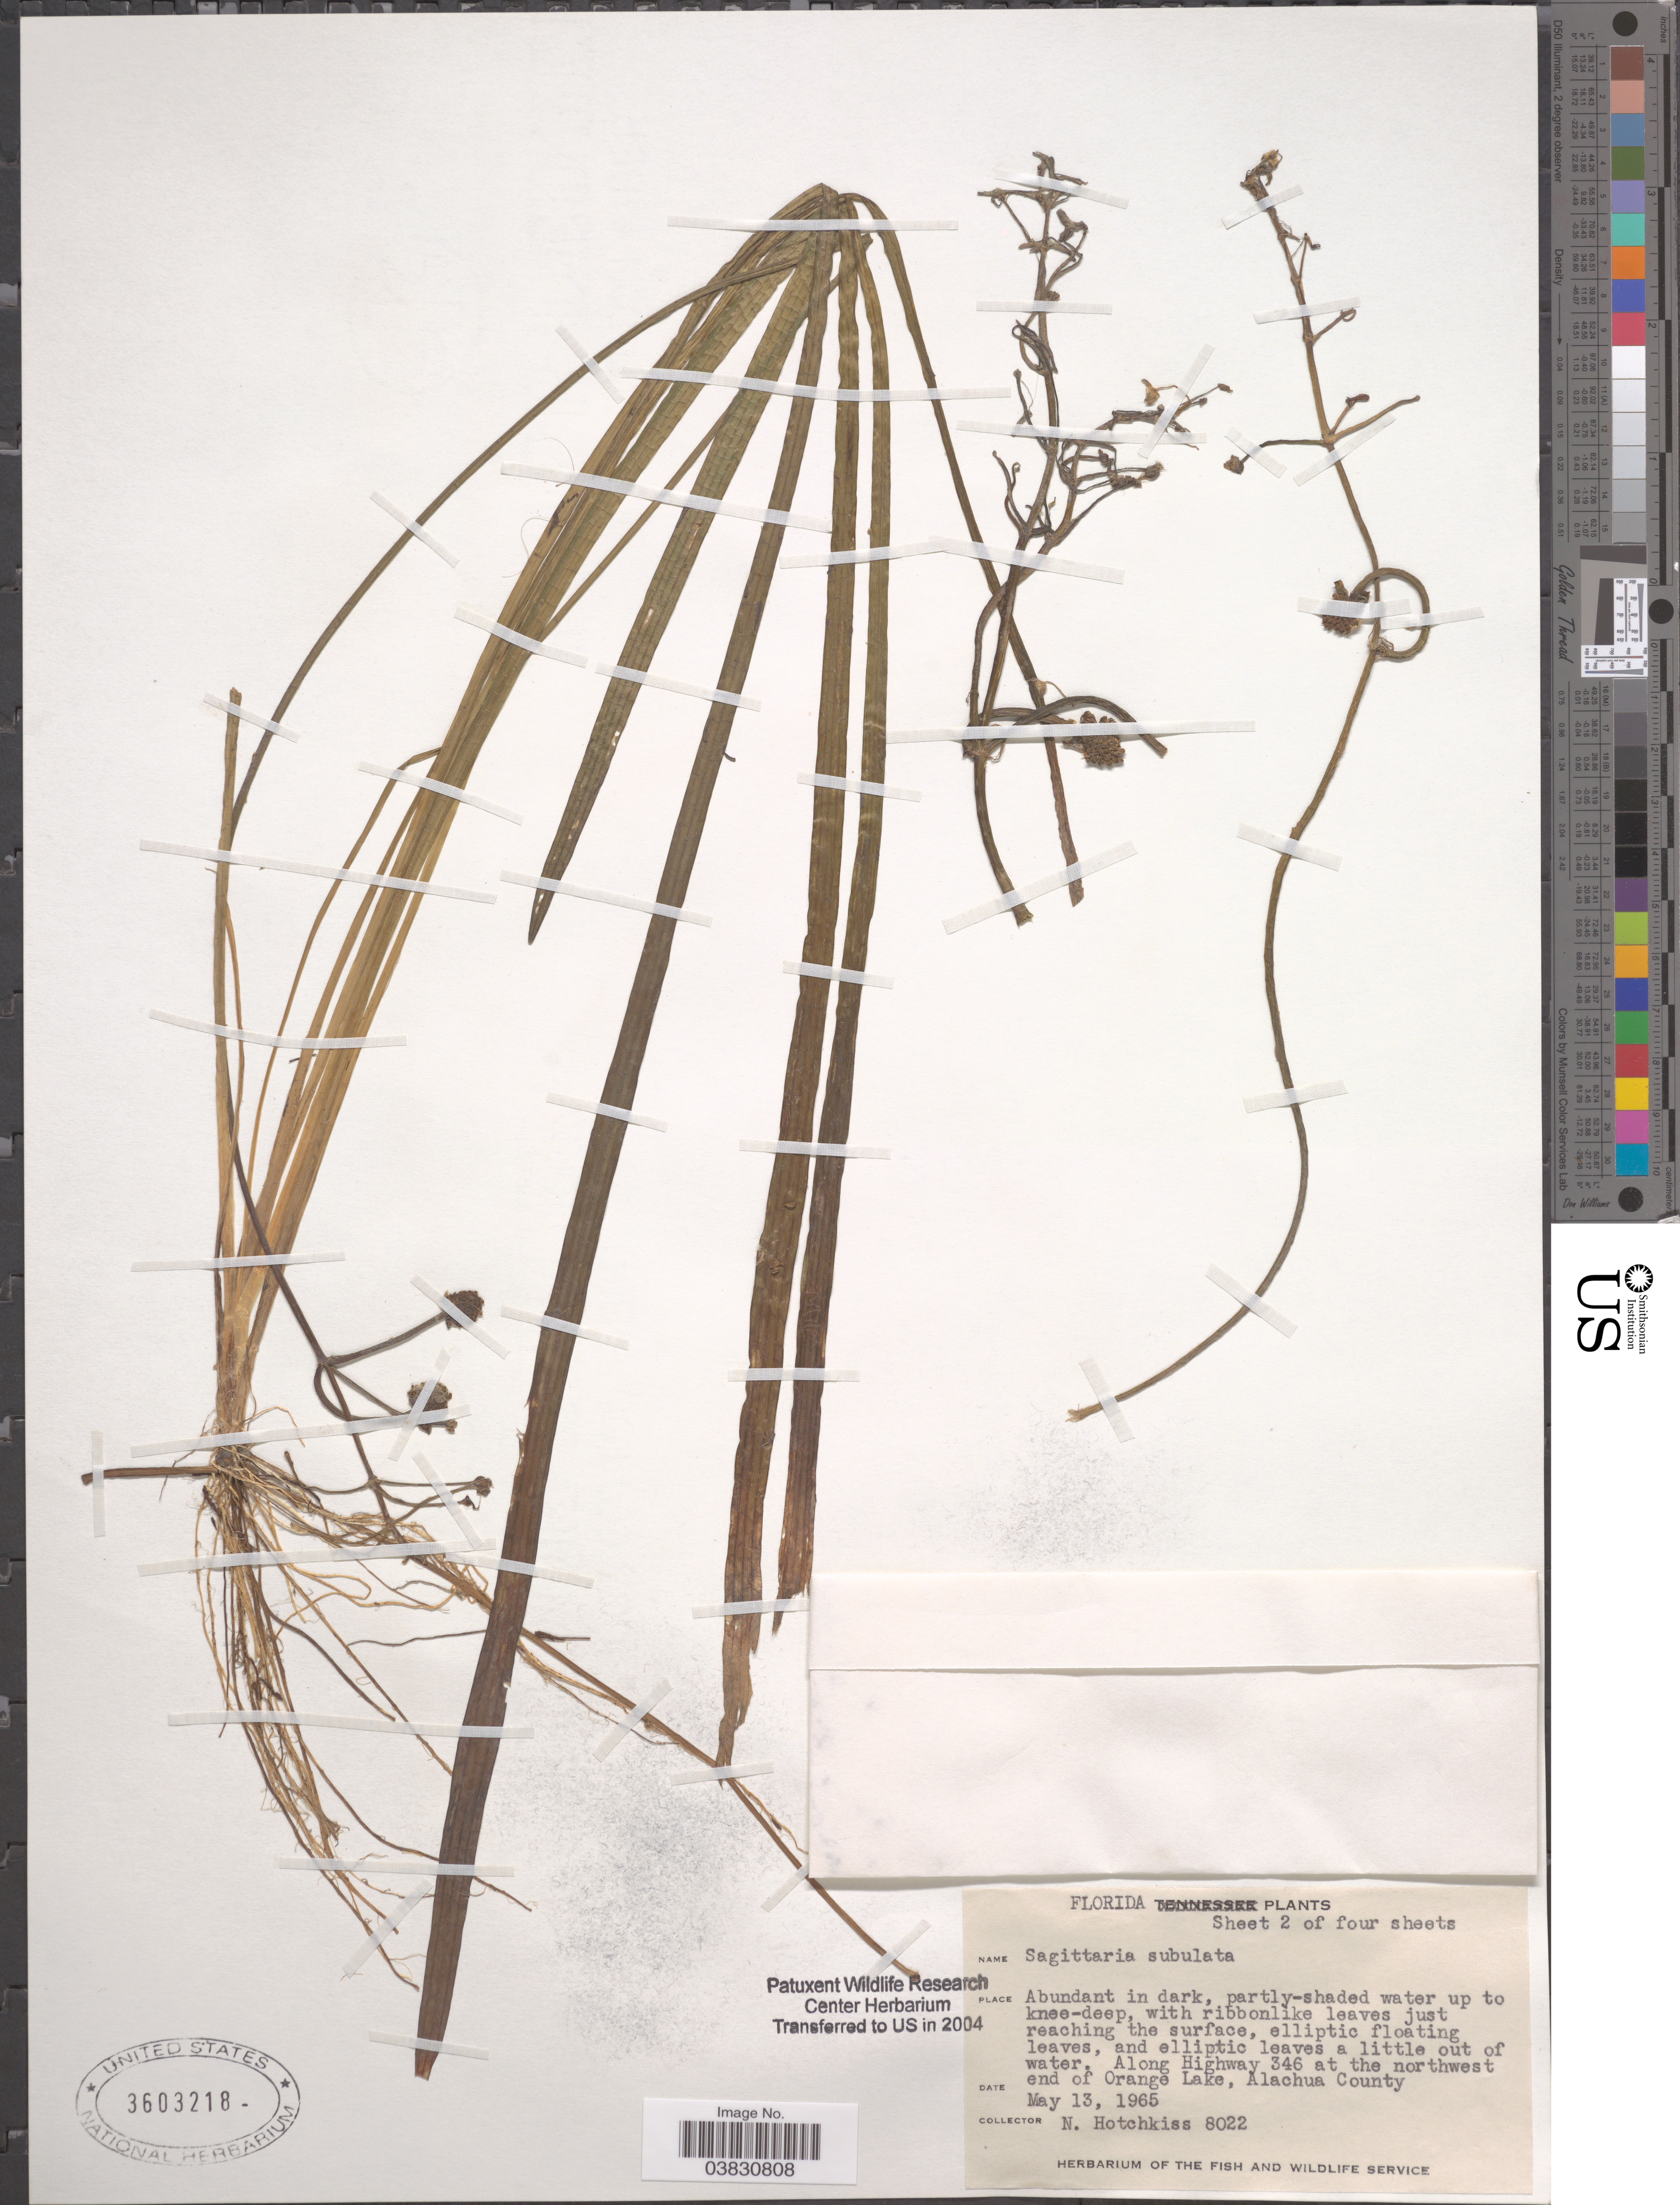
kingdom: Plantae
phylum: Tracheophyta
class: Liliopsida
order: Alismatales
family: Alismataceae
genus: Sagittaria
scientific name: Sagittaria subulata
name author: (L.) Buchenau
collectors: N. Hotchkiss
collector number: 8022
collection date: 1965-05-13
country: United States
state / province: Florida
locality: Along Highway 346 at the northwest end of Orange Lake, Alachua County.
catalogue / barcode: US 3603218